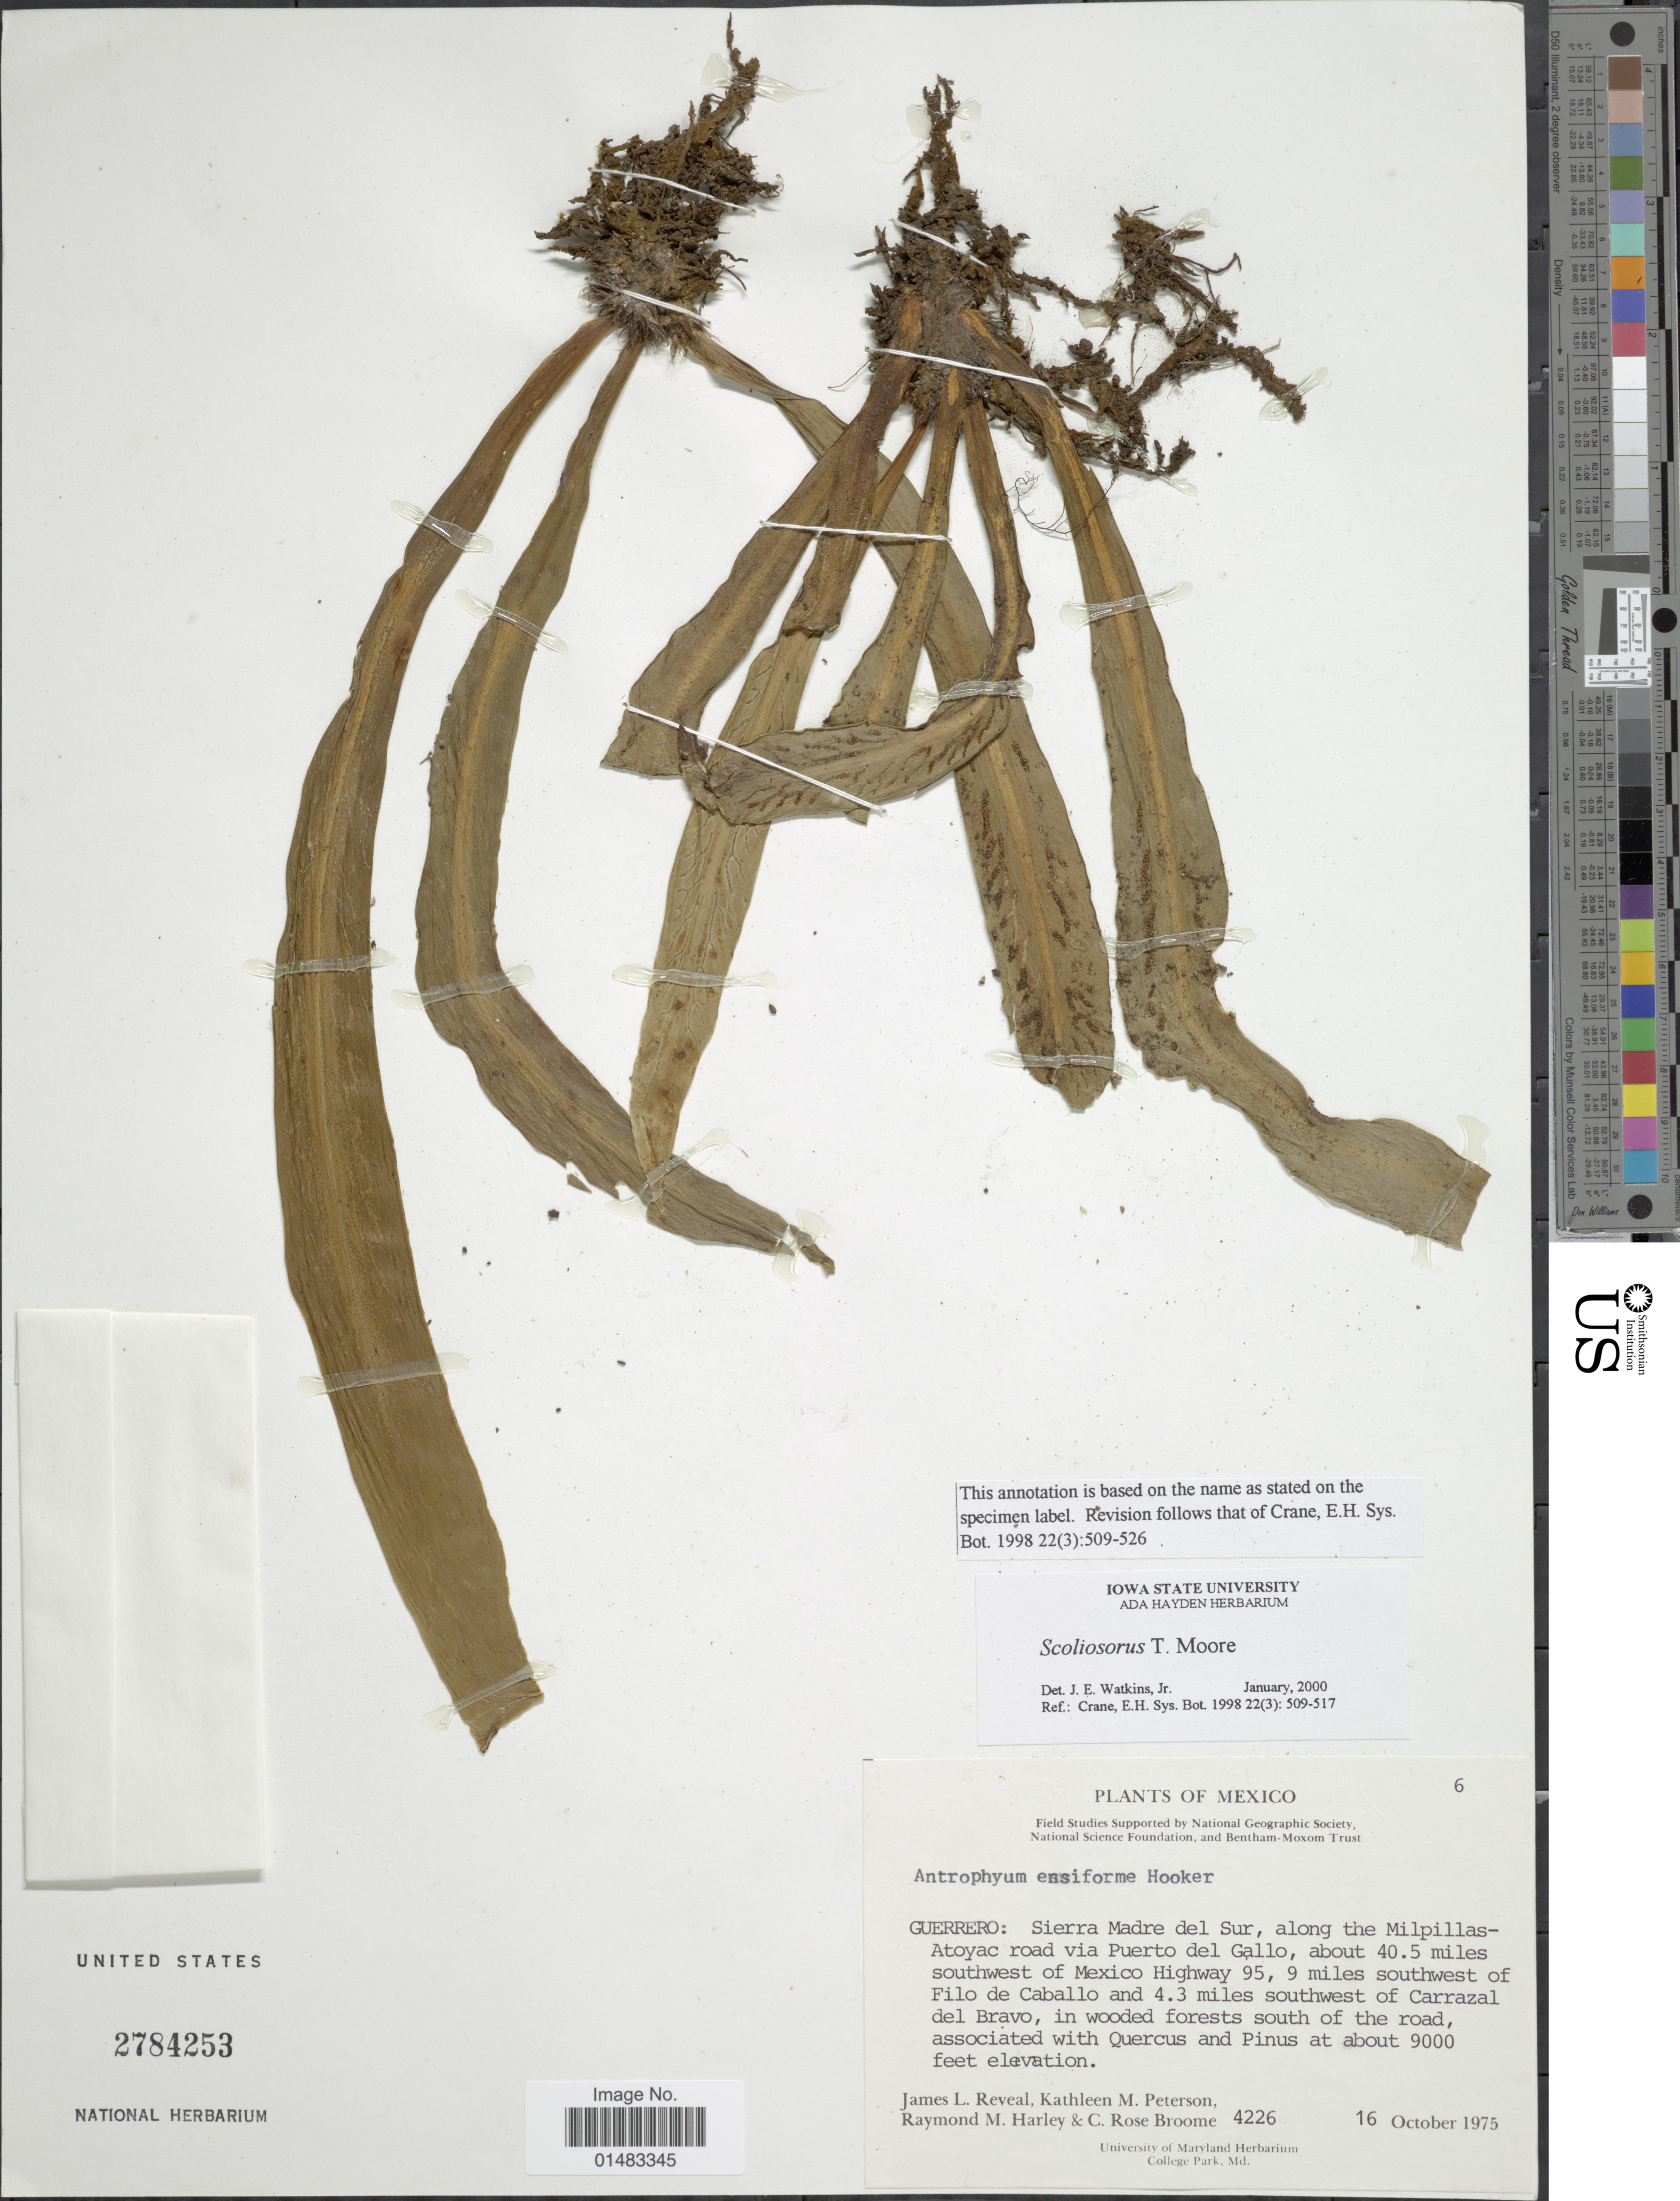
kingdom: Plantae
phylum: Tracheophyta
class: Polypodiopsida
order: Polypodiales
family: Pteridaceae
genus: Scoliosorus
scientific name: Scoliosorus ensiformis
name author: (Hook.) T. Moore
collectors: J. L. Reveal, K. Peterson, R. M. Harley & C. R. Broome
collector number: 4226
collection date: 1975-10-16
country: Mexico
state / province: Guerrero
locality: Plants of Mexico, Sierra Madre del Sur, along the Milpillas Atoyac road via Puerto del Gallo, about 40.5 miles southwest of Mexico Highway 95.9 miles southwest of Filo de Caballo and 4.3 miles soouthwest of Carrazal del Bravo, in wooded forests south of the road, associated with Quercus and Pinus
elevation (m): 2743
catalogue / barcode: US 2784253